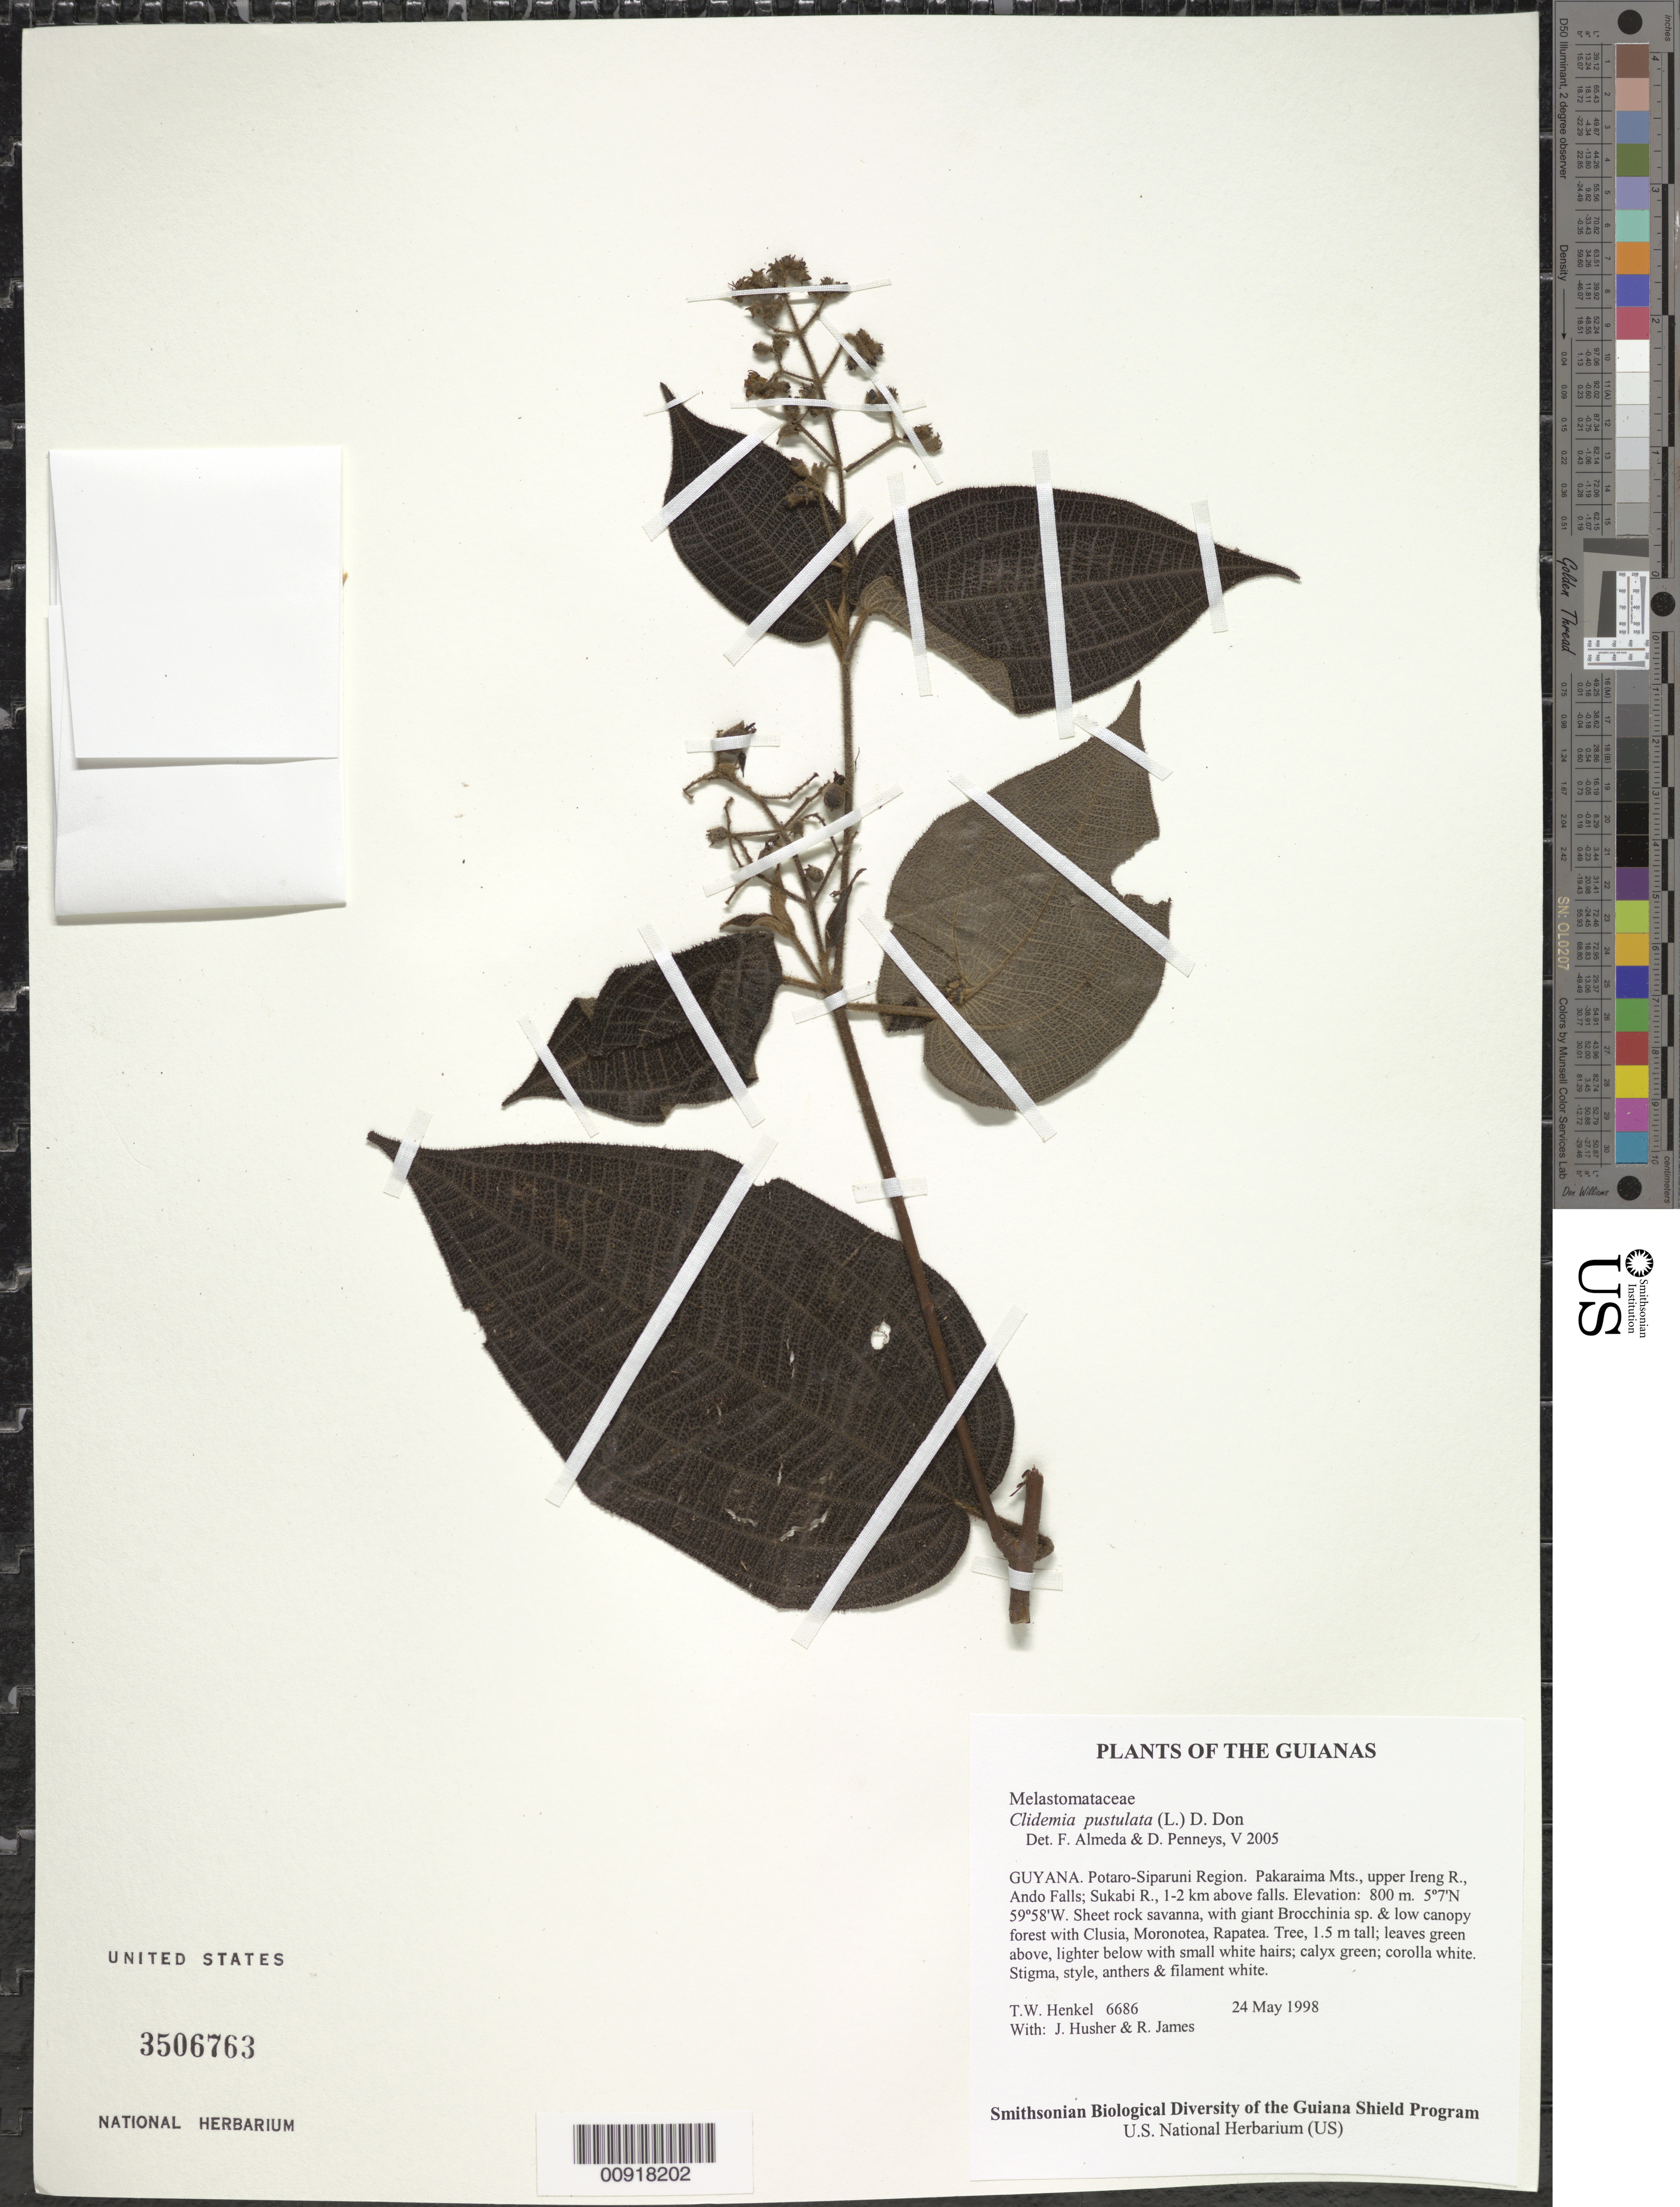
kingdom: Plantae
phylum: Tracheophyta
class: Magnoliopsida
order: Myrtales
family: Melastomataceae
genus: Clidemia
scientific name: Clidemia pustulata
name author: DC.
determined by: Almeda, F.; Penneys, D. S.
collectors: T. Henkel, J. Husher & R. James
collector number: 6686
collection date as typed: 24 May 1998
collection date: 1998-05-24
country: Guyana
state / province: Potaro-Siparuni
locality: Pakaraima Mts., upper Ireng R., Ando Falls; Sukabi R., 1-2 km above falls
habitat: Sheet rock savanna, with giant Brocchinia sp. & low canopy forest with Clusia, Moronotea, Rapatea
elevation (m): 800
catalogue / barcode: US 3506763